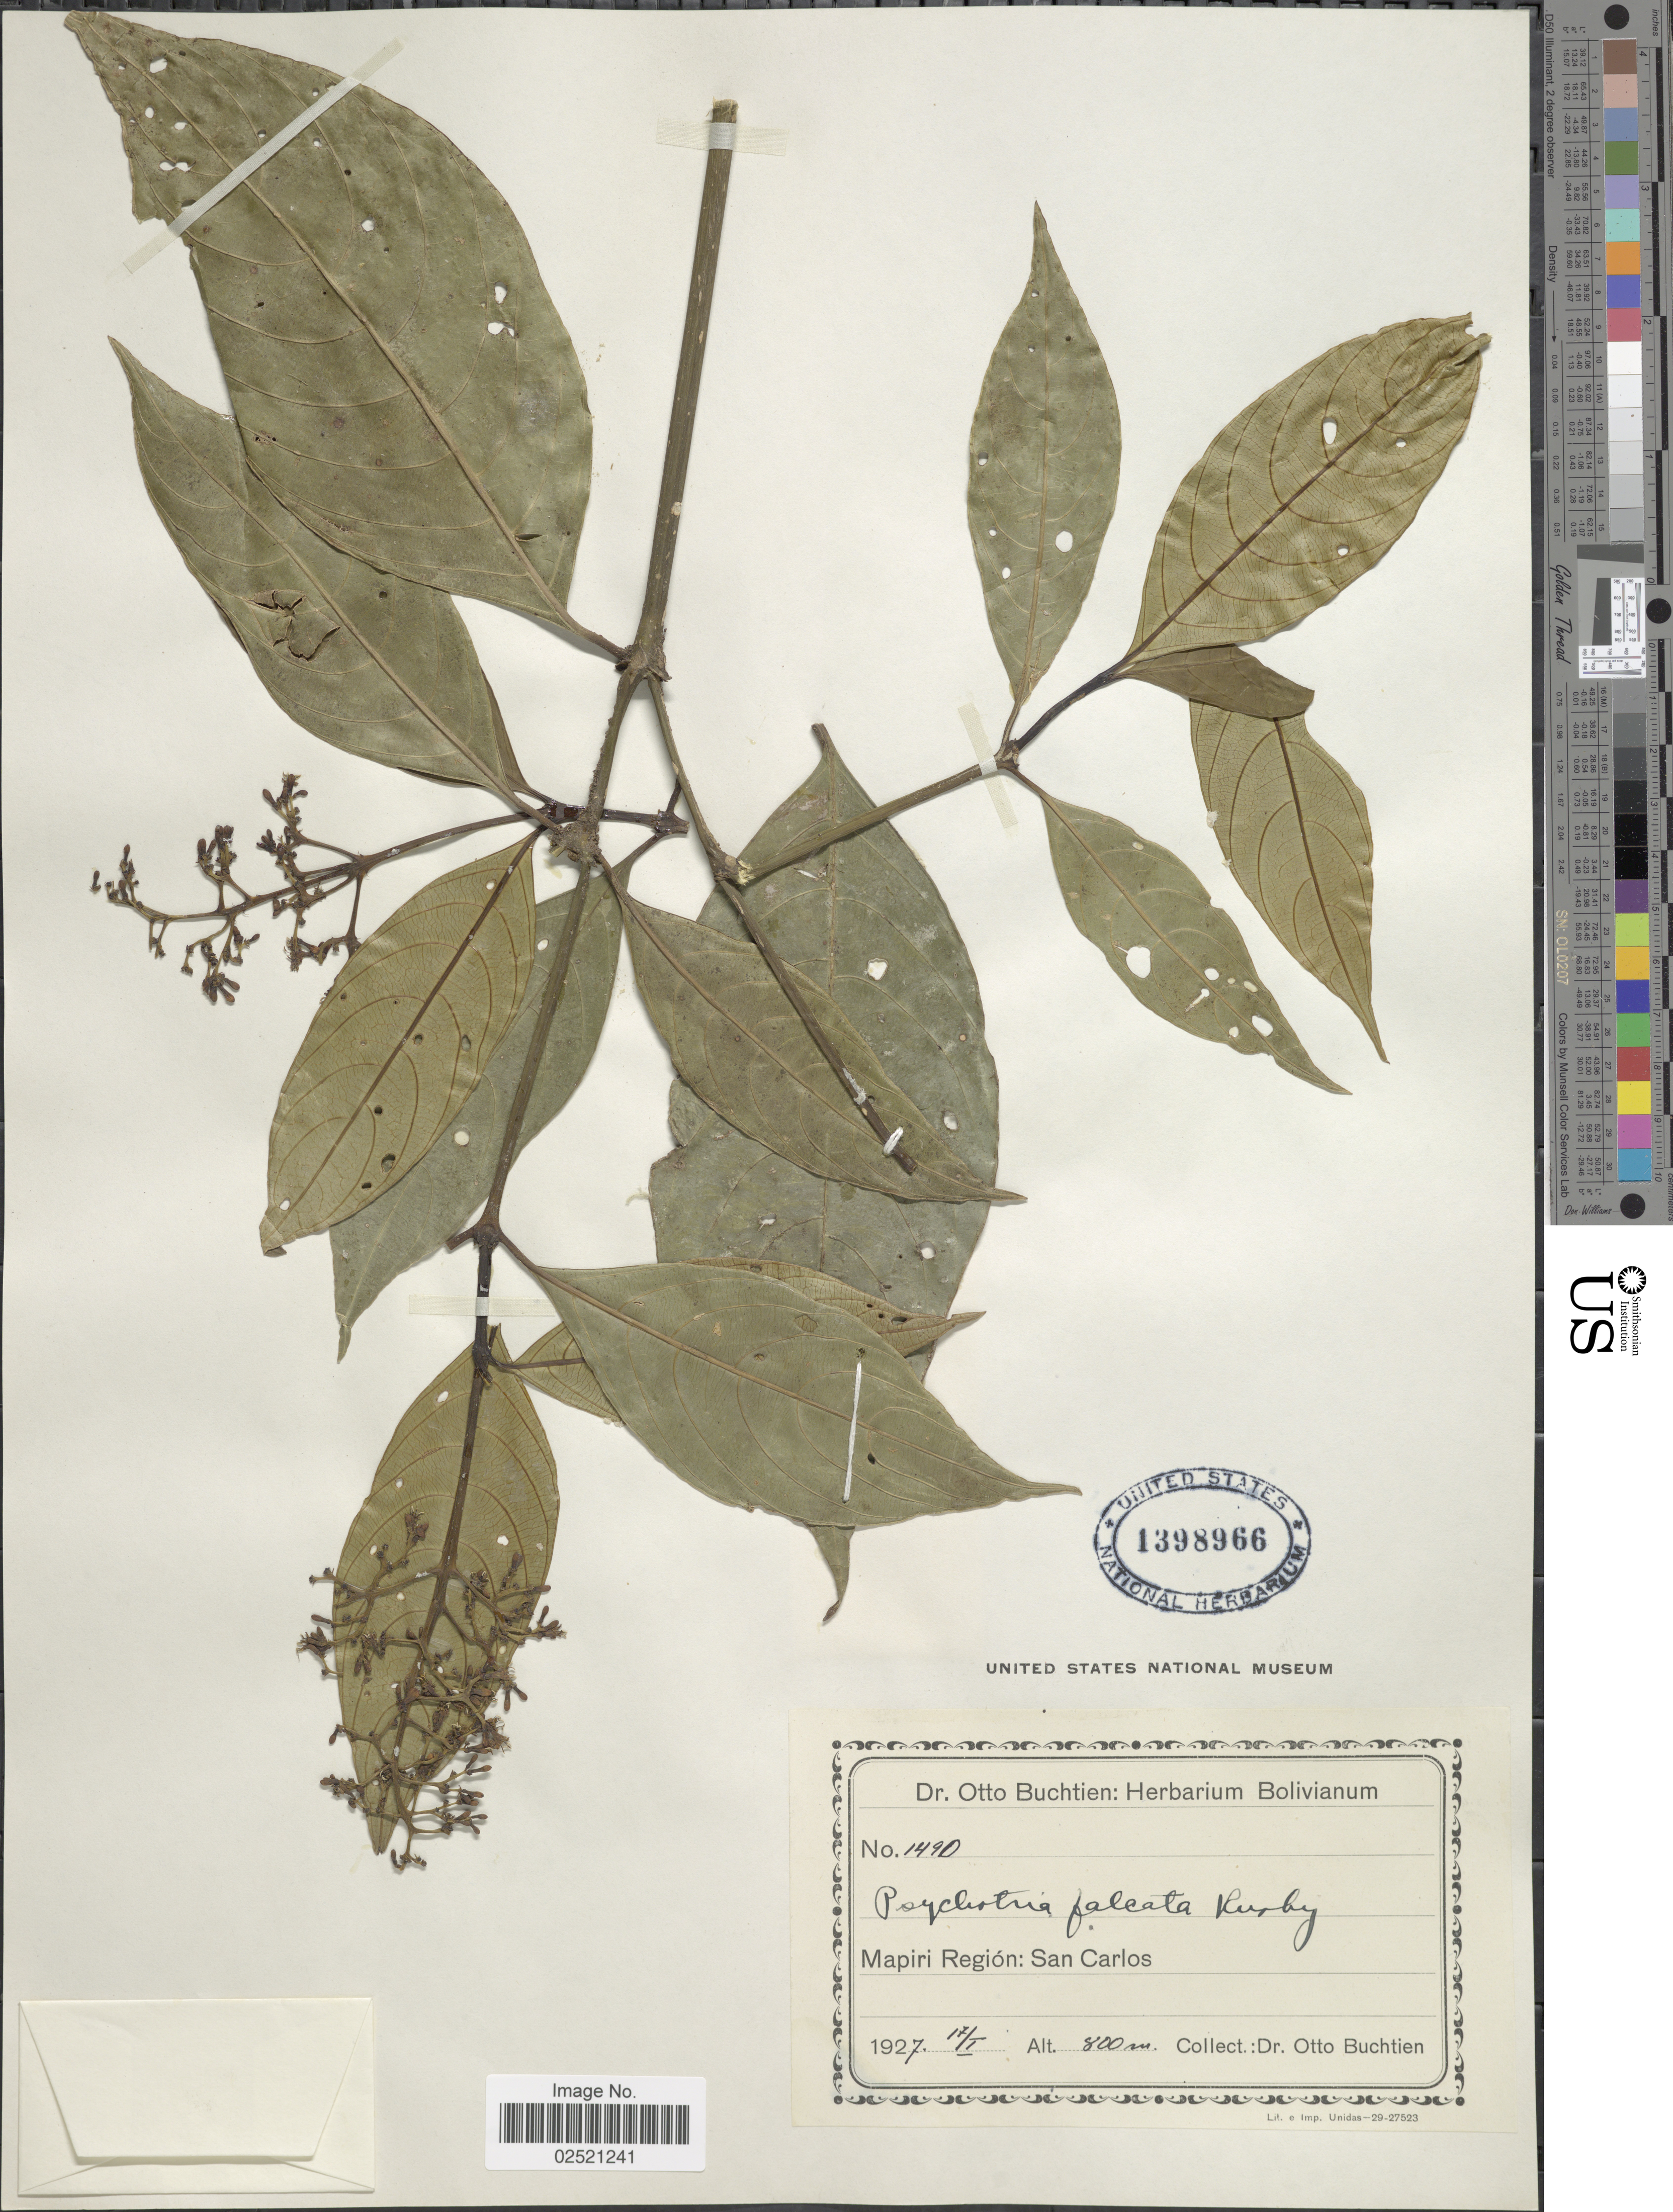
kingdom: Plantae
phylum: Tracheophyta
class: Magnoliopsida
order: Gentianales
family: Rubiaceae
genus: Psychotria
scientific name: Psychotria falcata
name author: Rusby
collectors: O. Buchtien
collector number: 1490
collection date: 1927-01-17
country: Bolivia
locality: Mapiri Region: San Carlos.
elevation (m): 800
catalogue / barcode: US 1398966